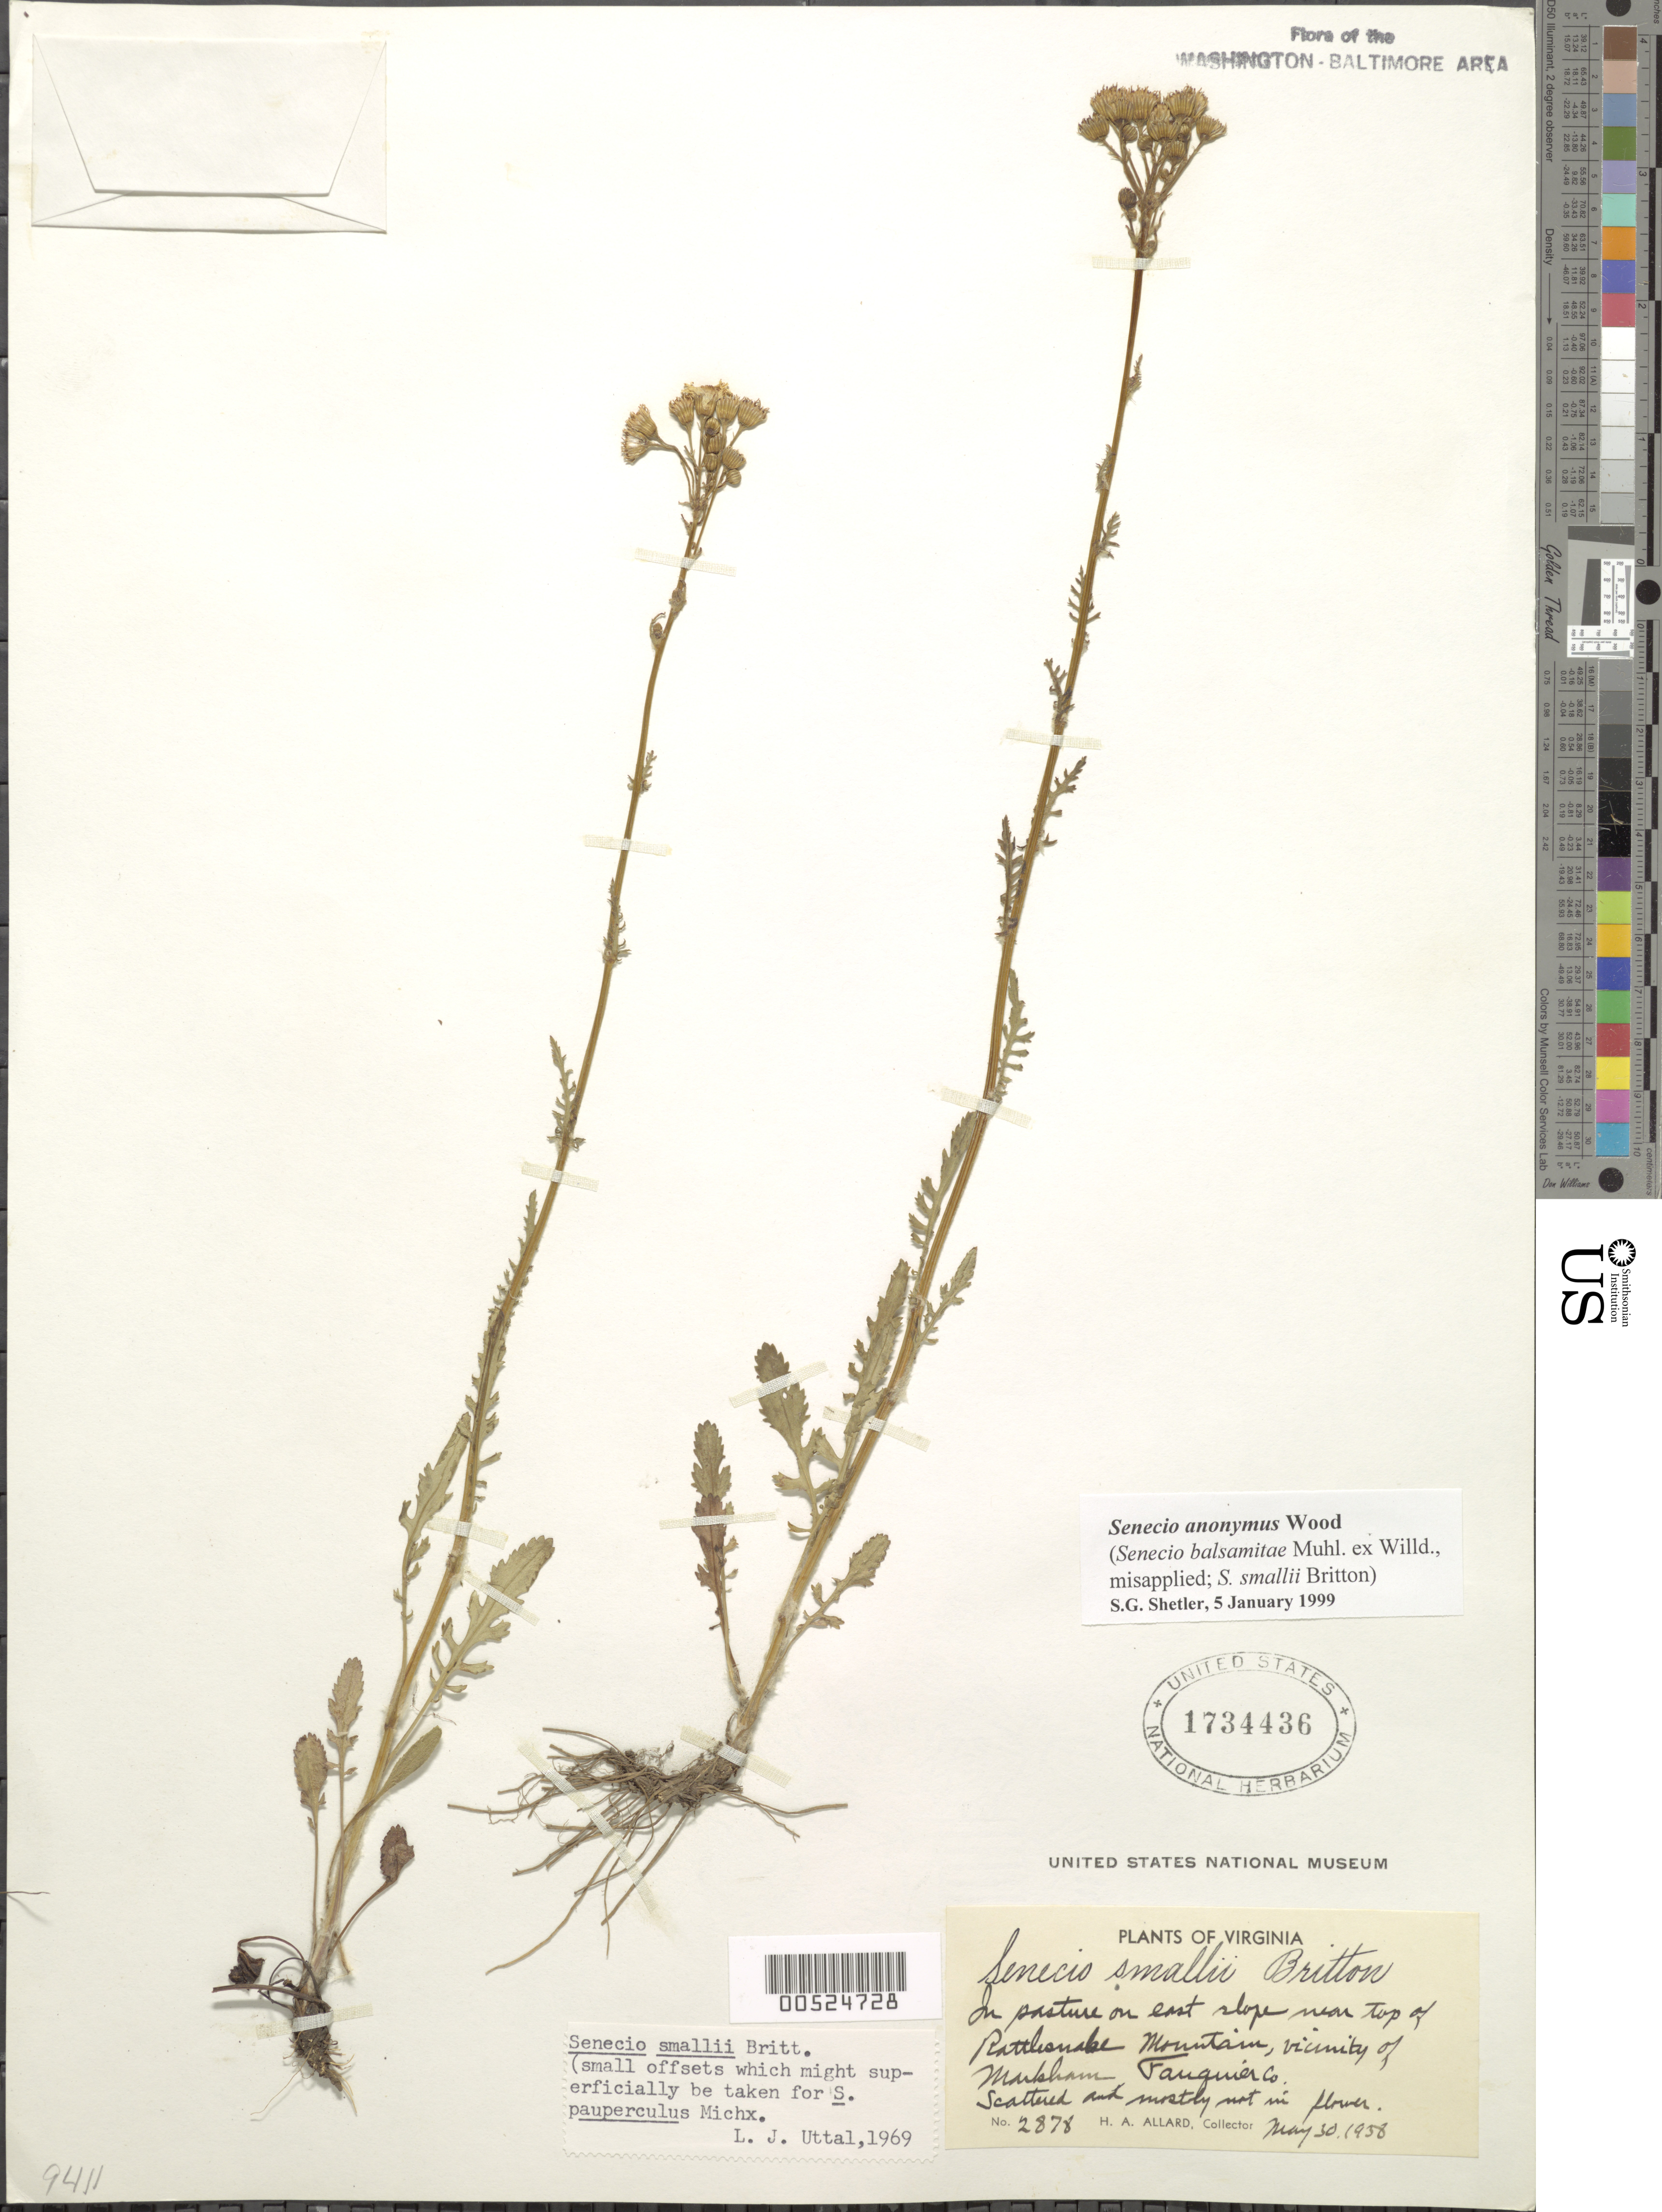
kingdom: Plantae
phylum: Tracheophyta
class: Magnoliopsida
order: Asterales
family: Asteraceae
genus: Packera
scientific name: Packera anonyma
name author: (Alph. Wood) W.A. Weber & Á. Löve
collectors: H. A. Allard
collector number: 2878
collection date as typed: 30 May 1938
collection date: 1938-05-30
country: United States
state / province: Virginia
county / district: Fauquier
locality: Rattlesnake Mountain, vicinity of Markham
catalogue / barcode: US 1734436